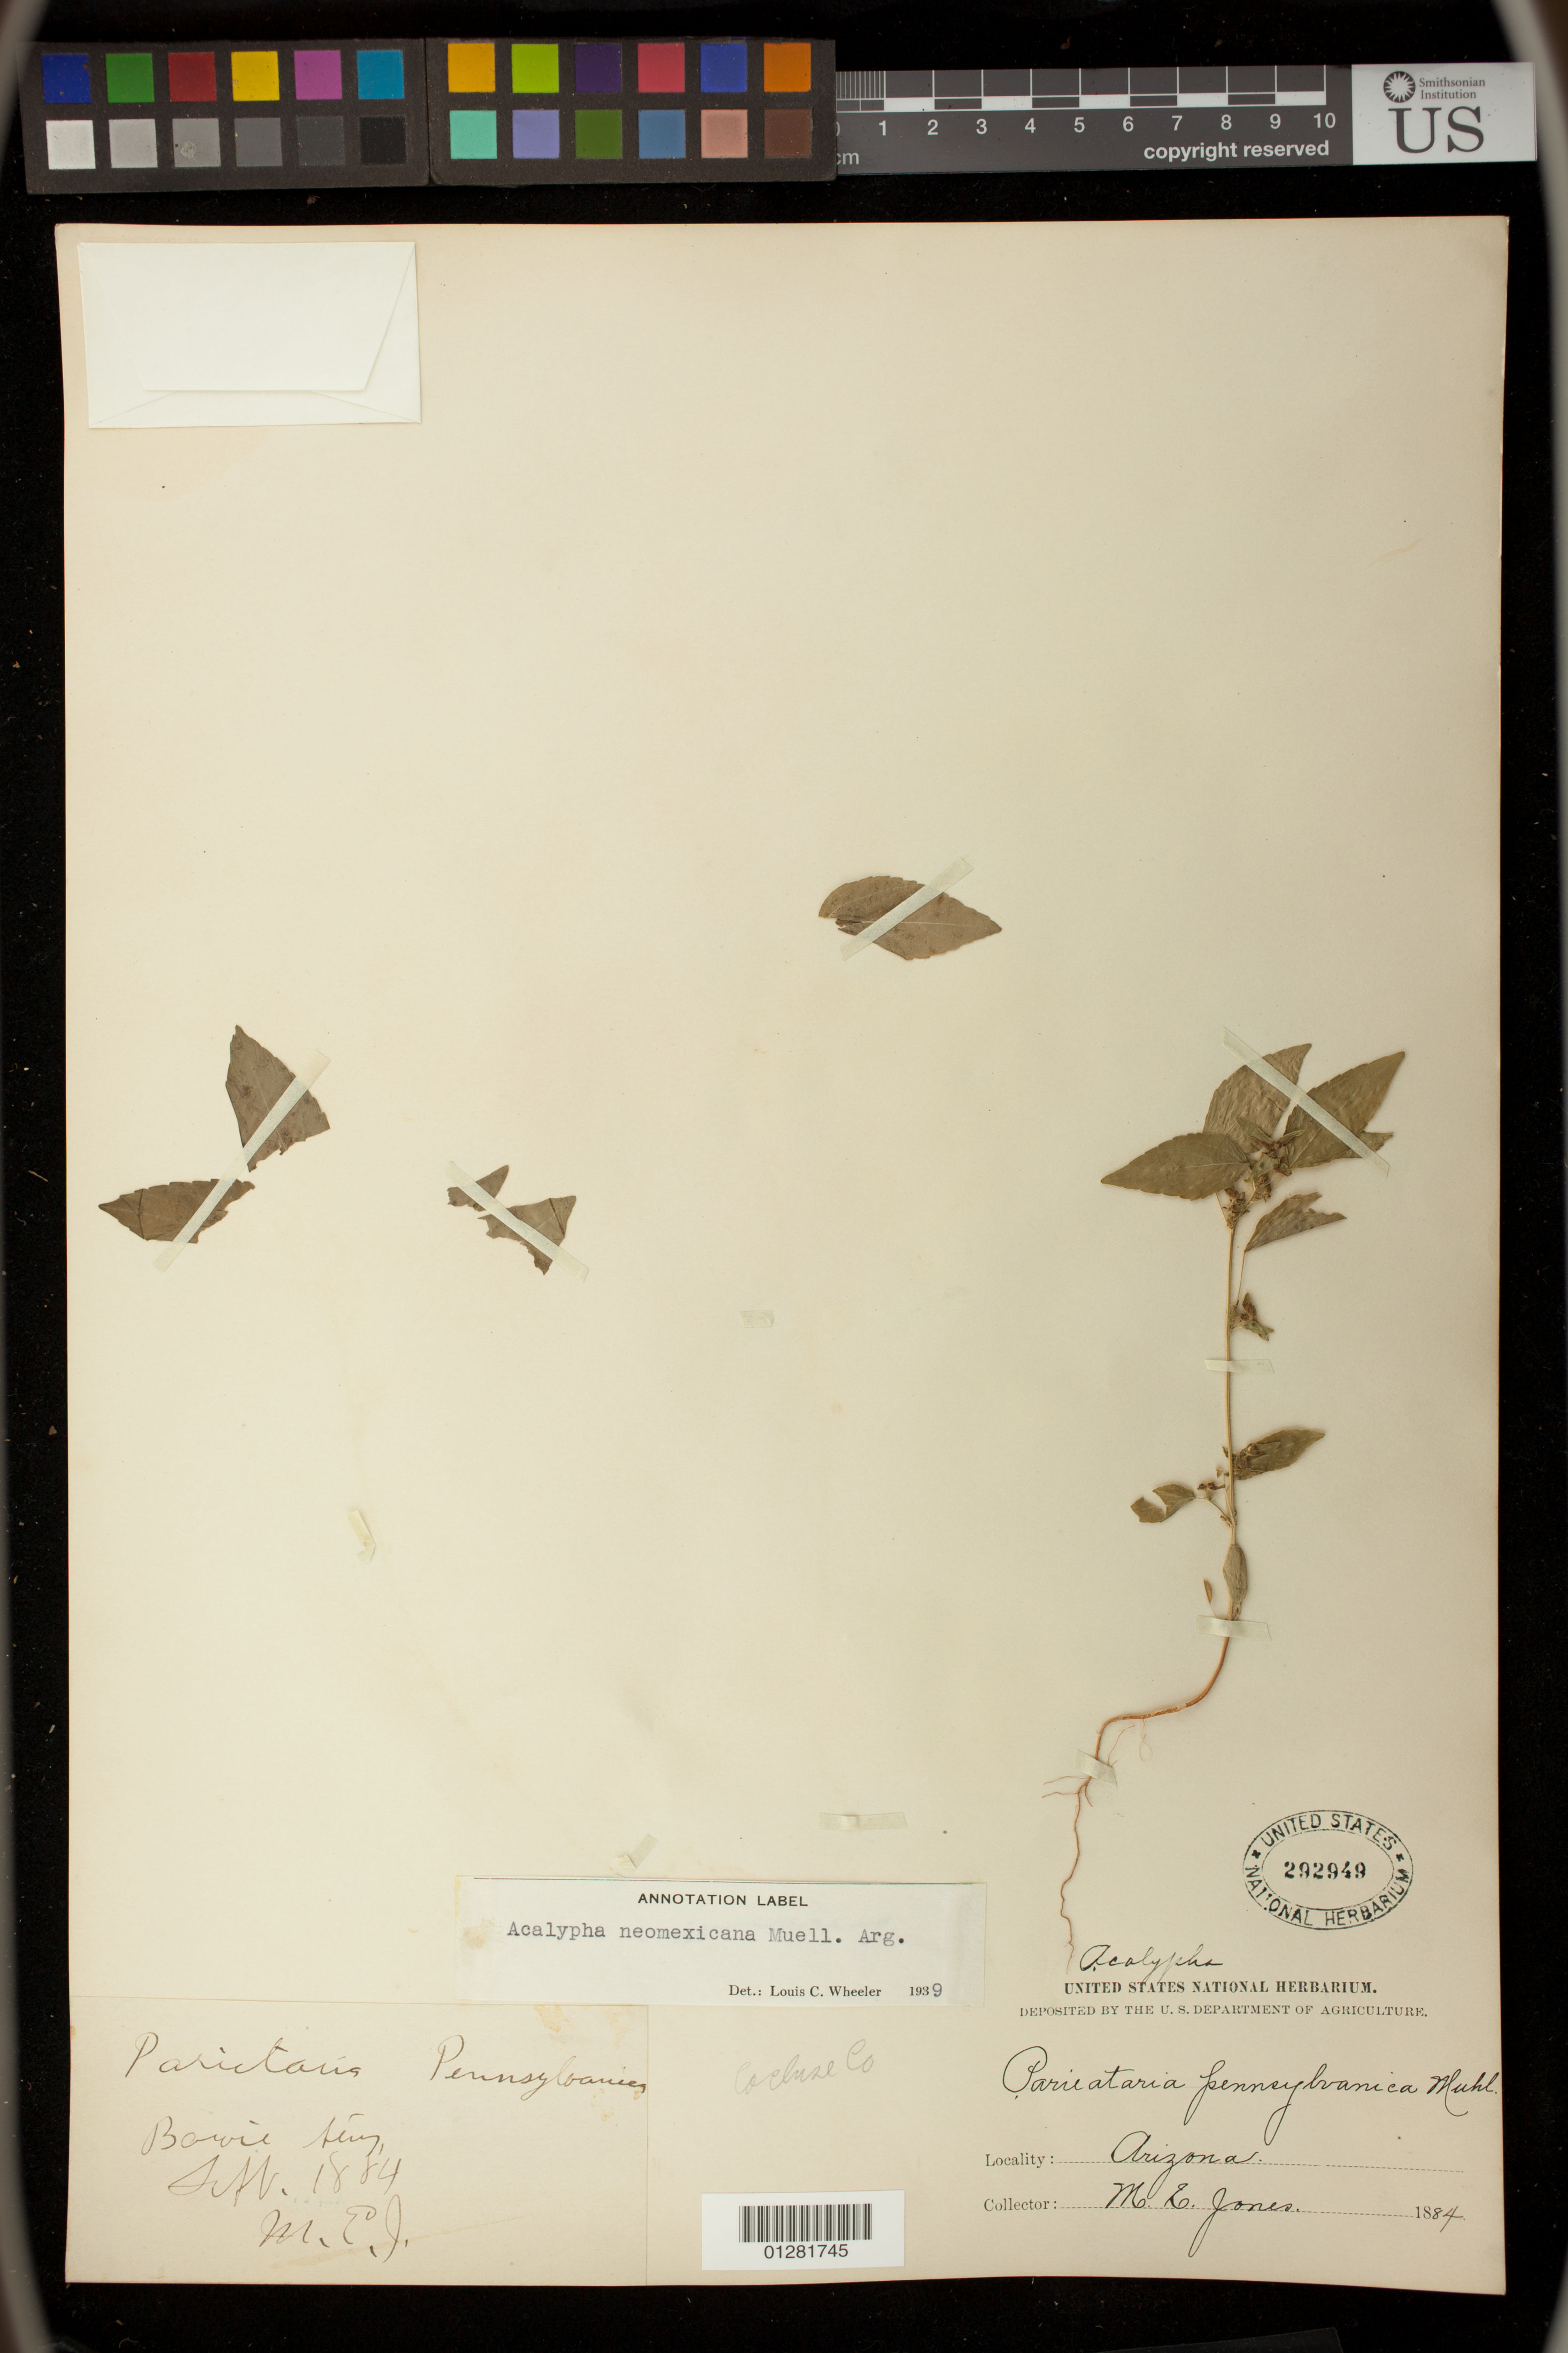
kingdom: Plantae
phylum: Tracheophyta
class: Magnoliopsida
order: Malpighiales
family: Euphorbiaceae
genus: Acalypha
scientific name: Acalypha neomexicana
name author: Müll. Arg.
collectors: M. E. Jones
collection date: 1884-08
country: United States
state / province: Arizona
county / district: Cochise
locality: Bowie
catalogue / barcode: US 292949